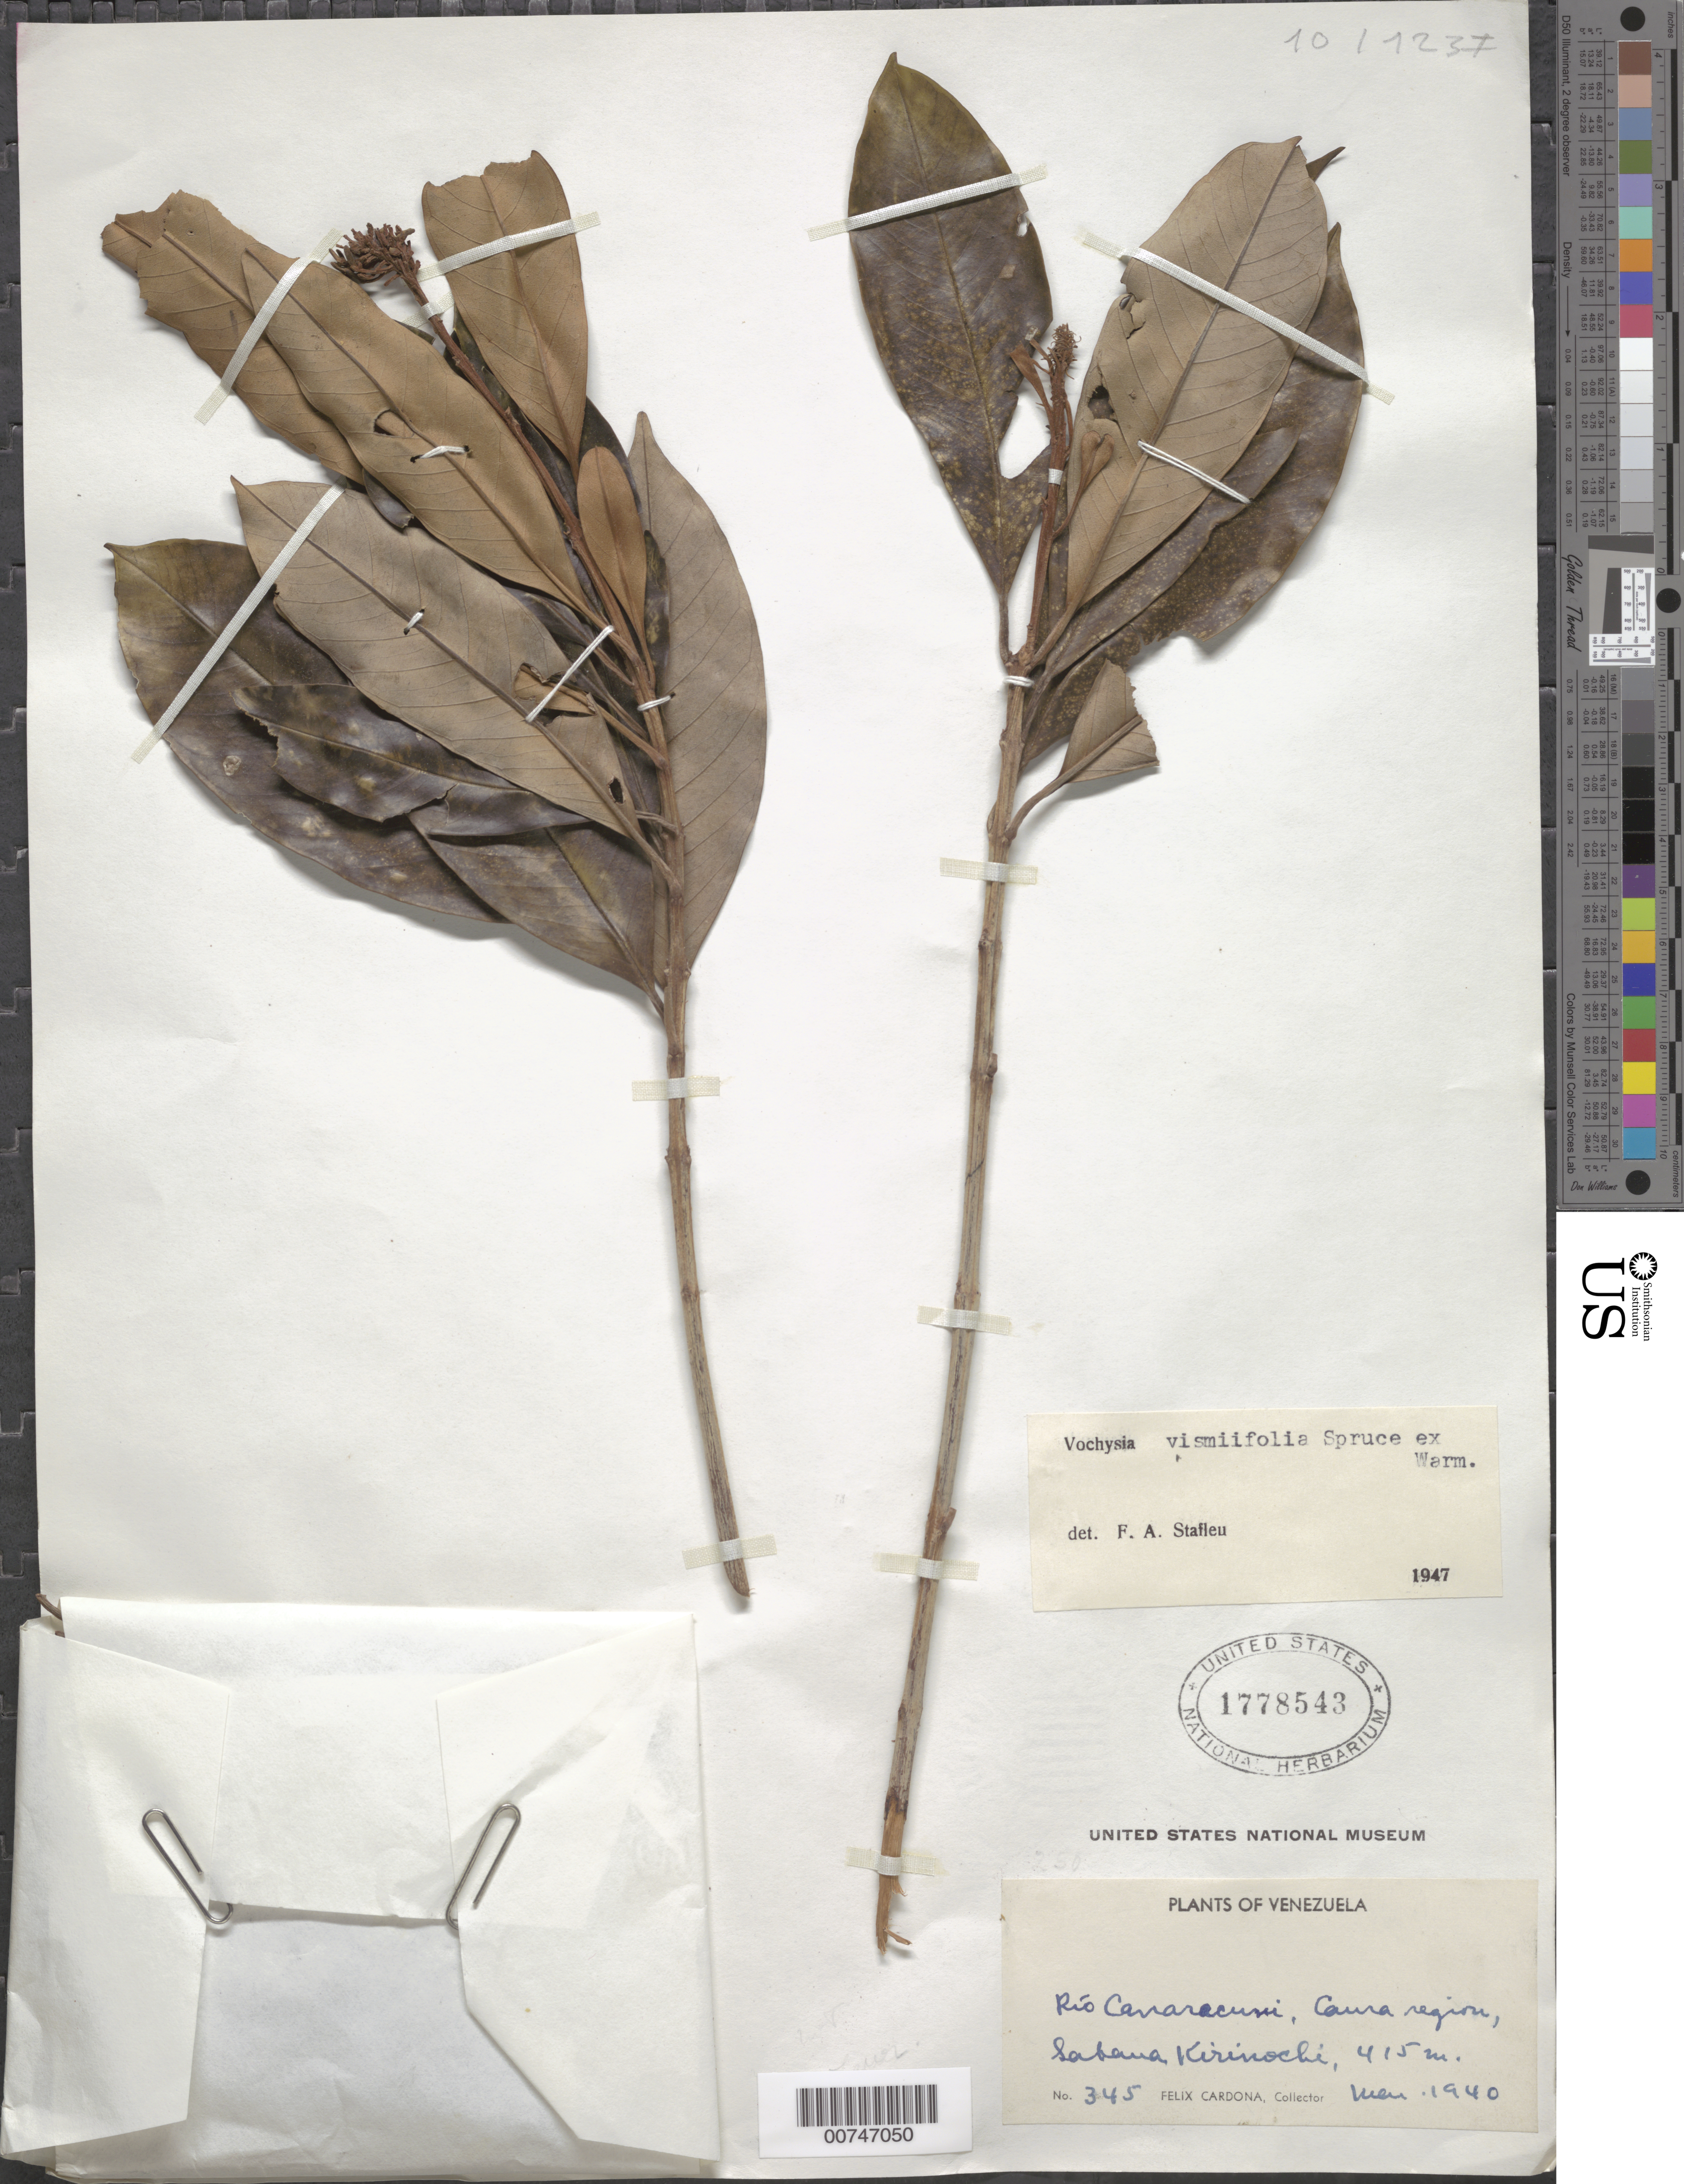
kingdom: Plantae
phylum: Tracheophyta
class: Magnoliopsida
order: Myrtales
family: Vochysiaceae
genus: Vochysia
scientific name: Vochysia vismiifolia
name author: Spruce ex Warm.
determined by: Stafleu, F. A.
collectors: F. Cardona Puig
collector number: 345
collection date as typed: Mar-40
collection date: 1940-03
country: Venezuela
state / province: Bolívar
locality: Río Canaracuni, Caura region, Sabana Kirinochi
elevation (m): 415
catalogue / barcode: US 1778543